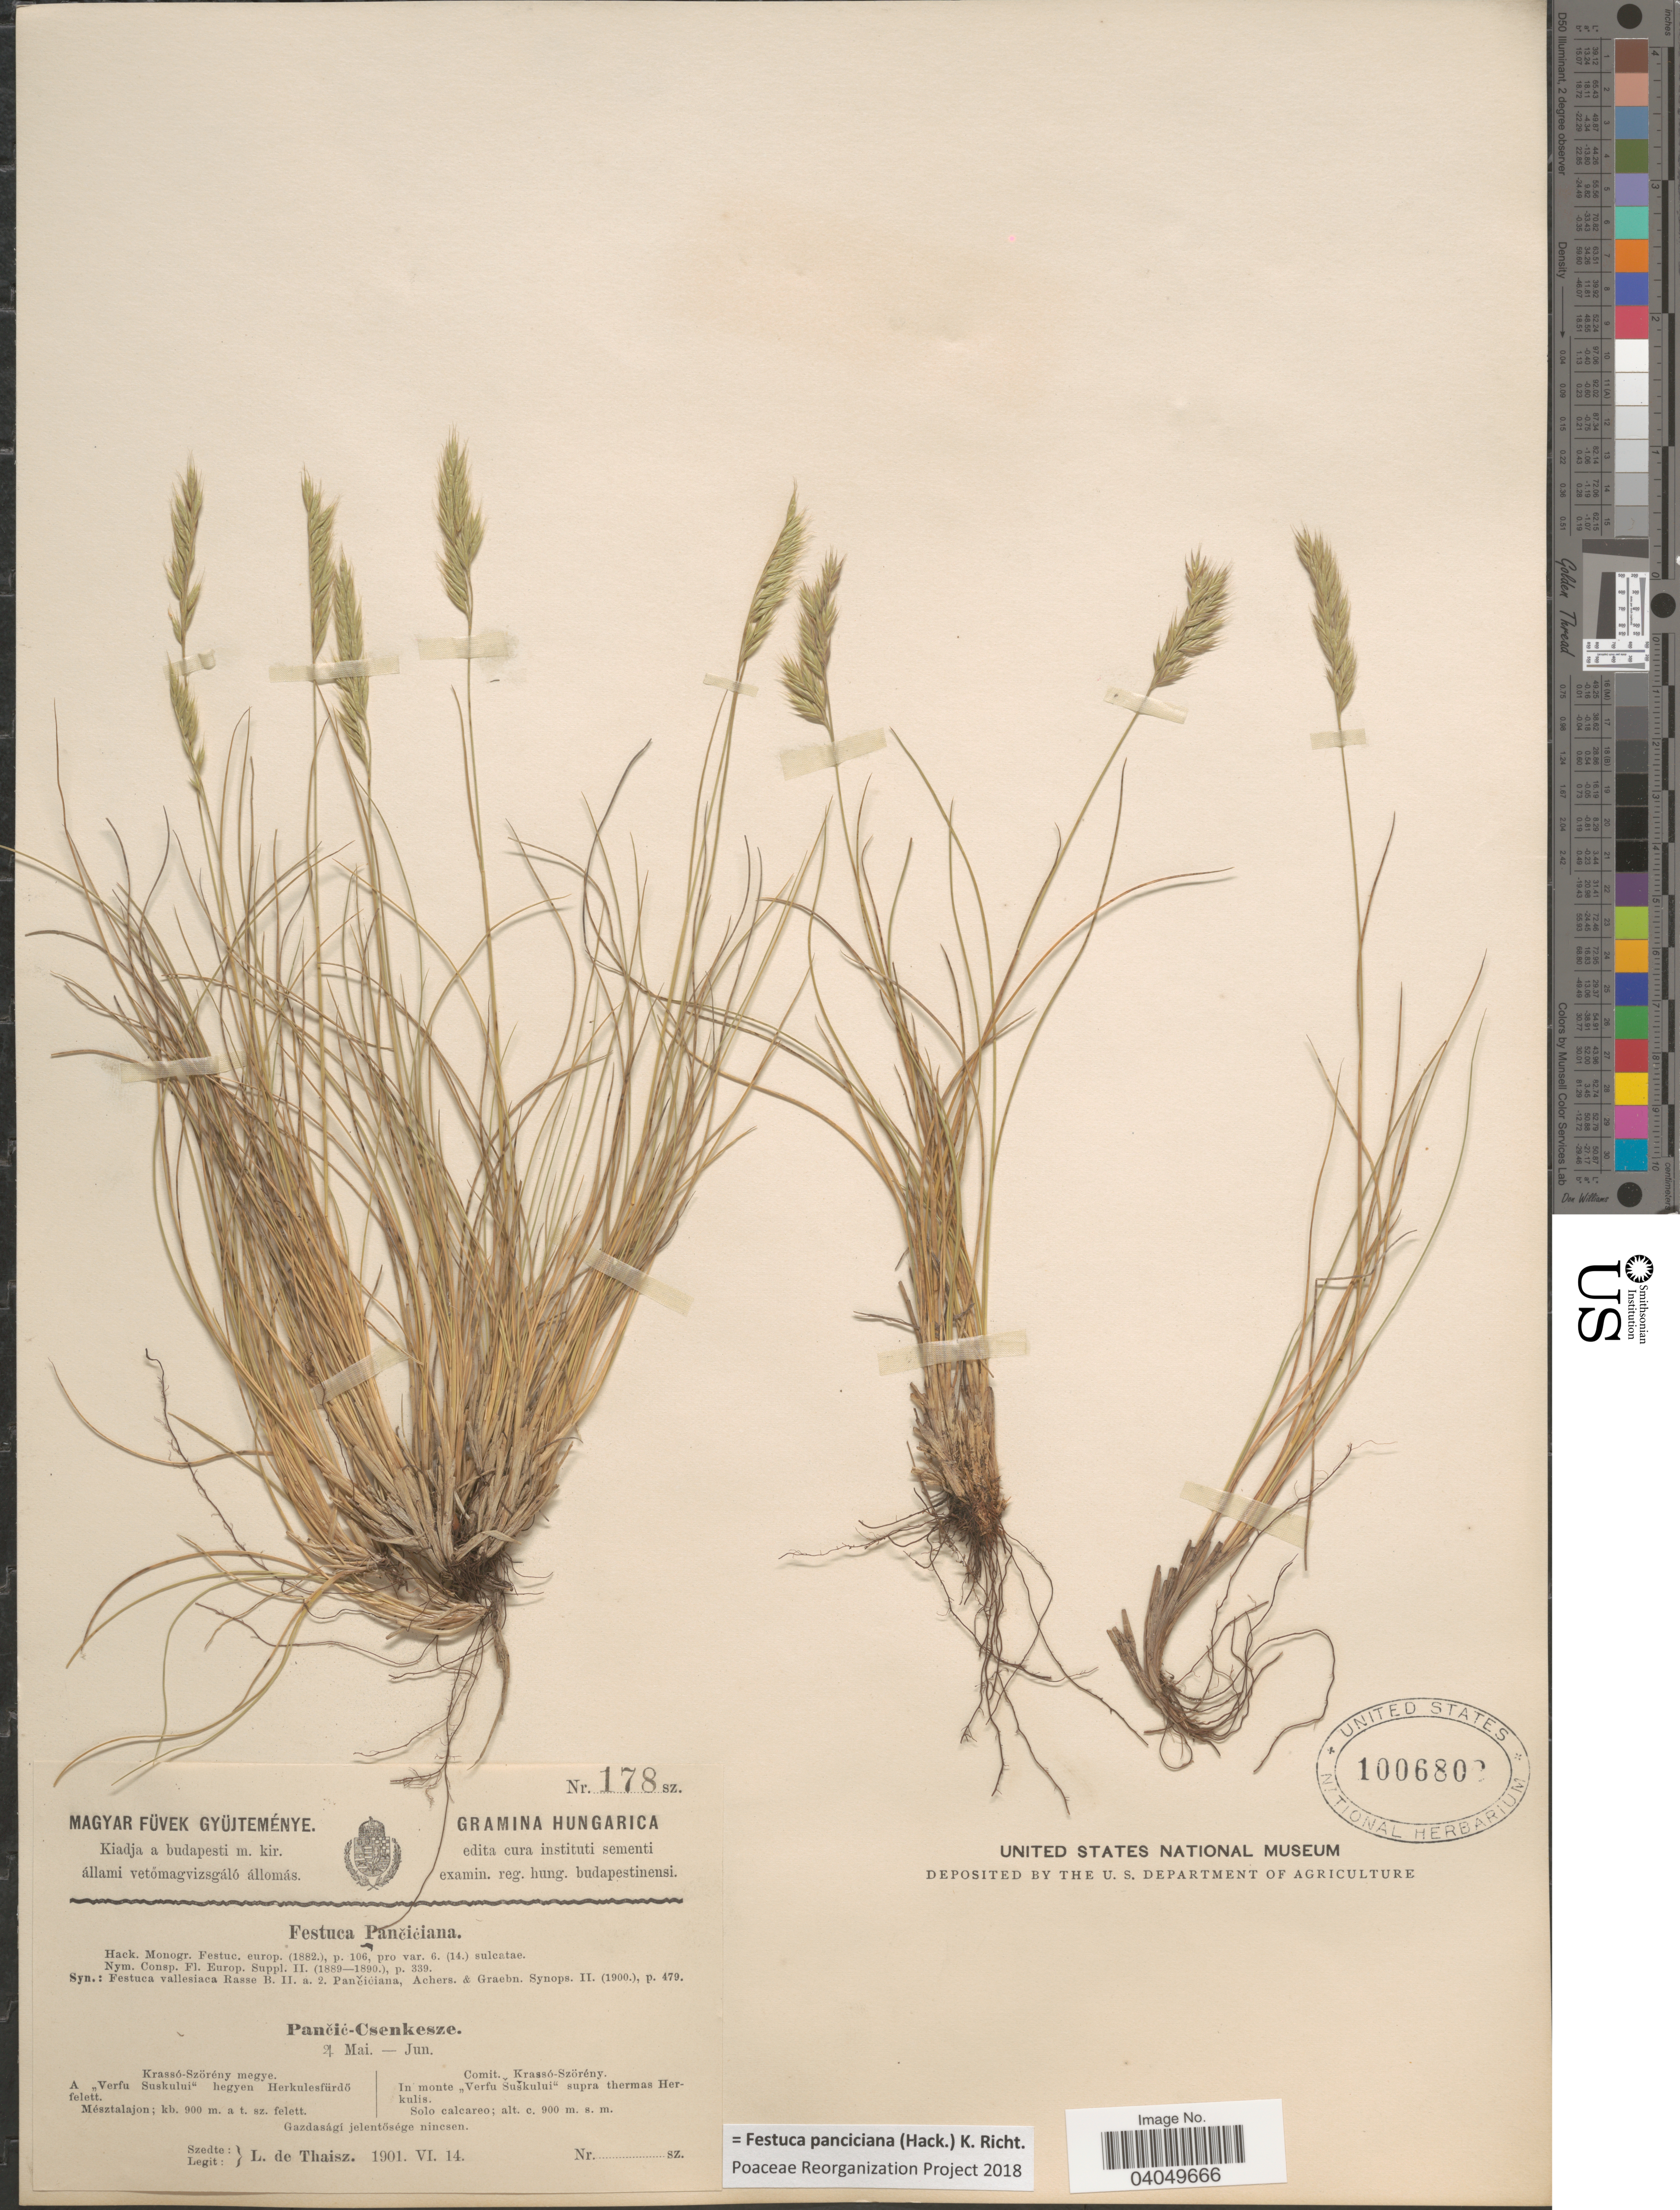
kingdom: Plantae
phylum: Tracheophyta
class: Liliopsida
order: Poales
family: Poaceae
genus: Festuca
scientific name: Festuca patens ined.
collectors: L. Thaisz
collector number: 178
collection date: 1901-06-14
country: Romania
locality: Comit. Krassó-Szörény. In monte "Verfu Suskului" supra thermas Herkulis.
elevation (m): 900